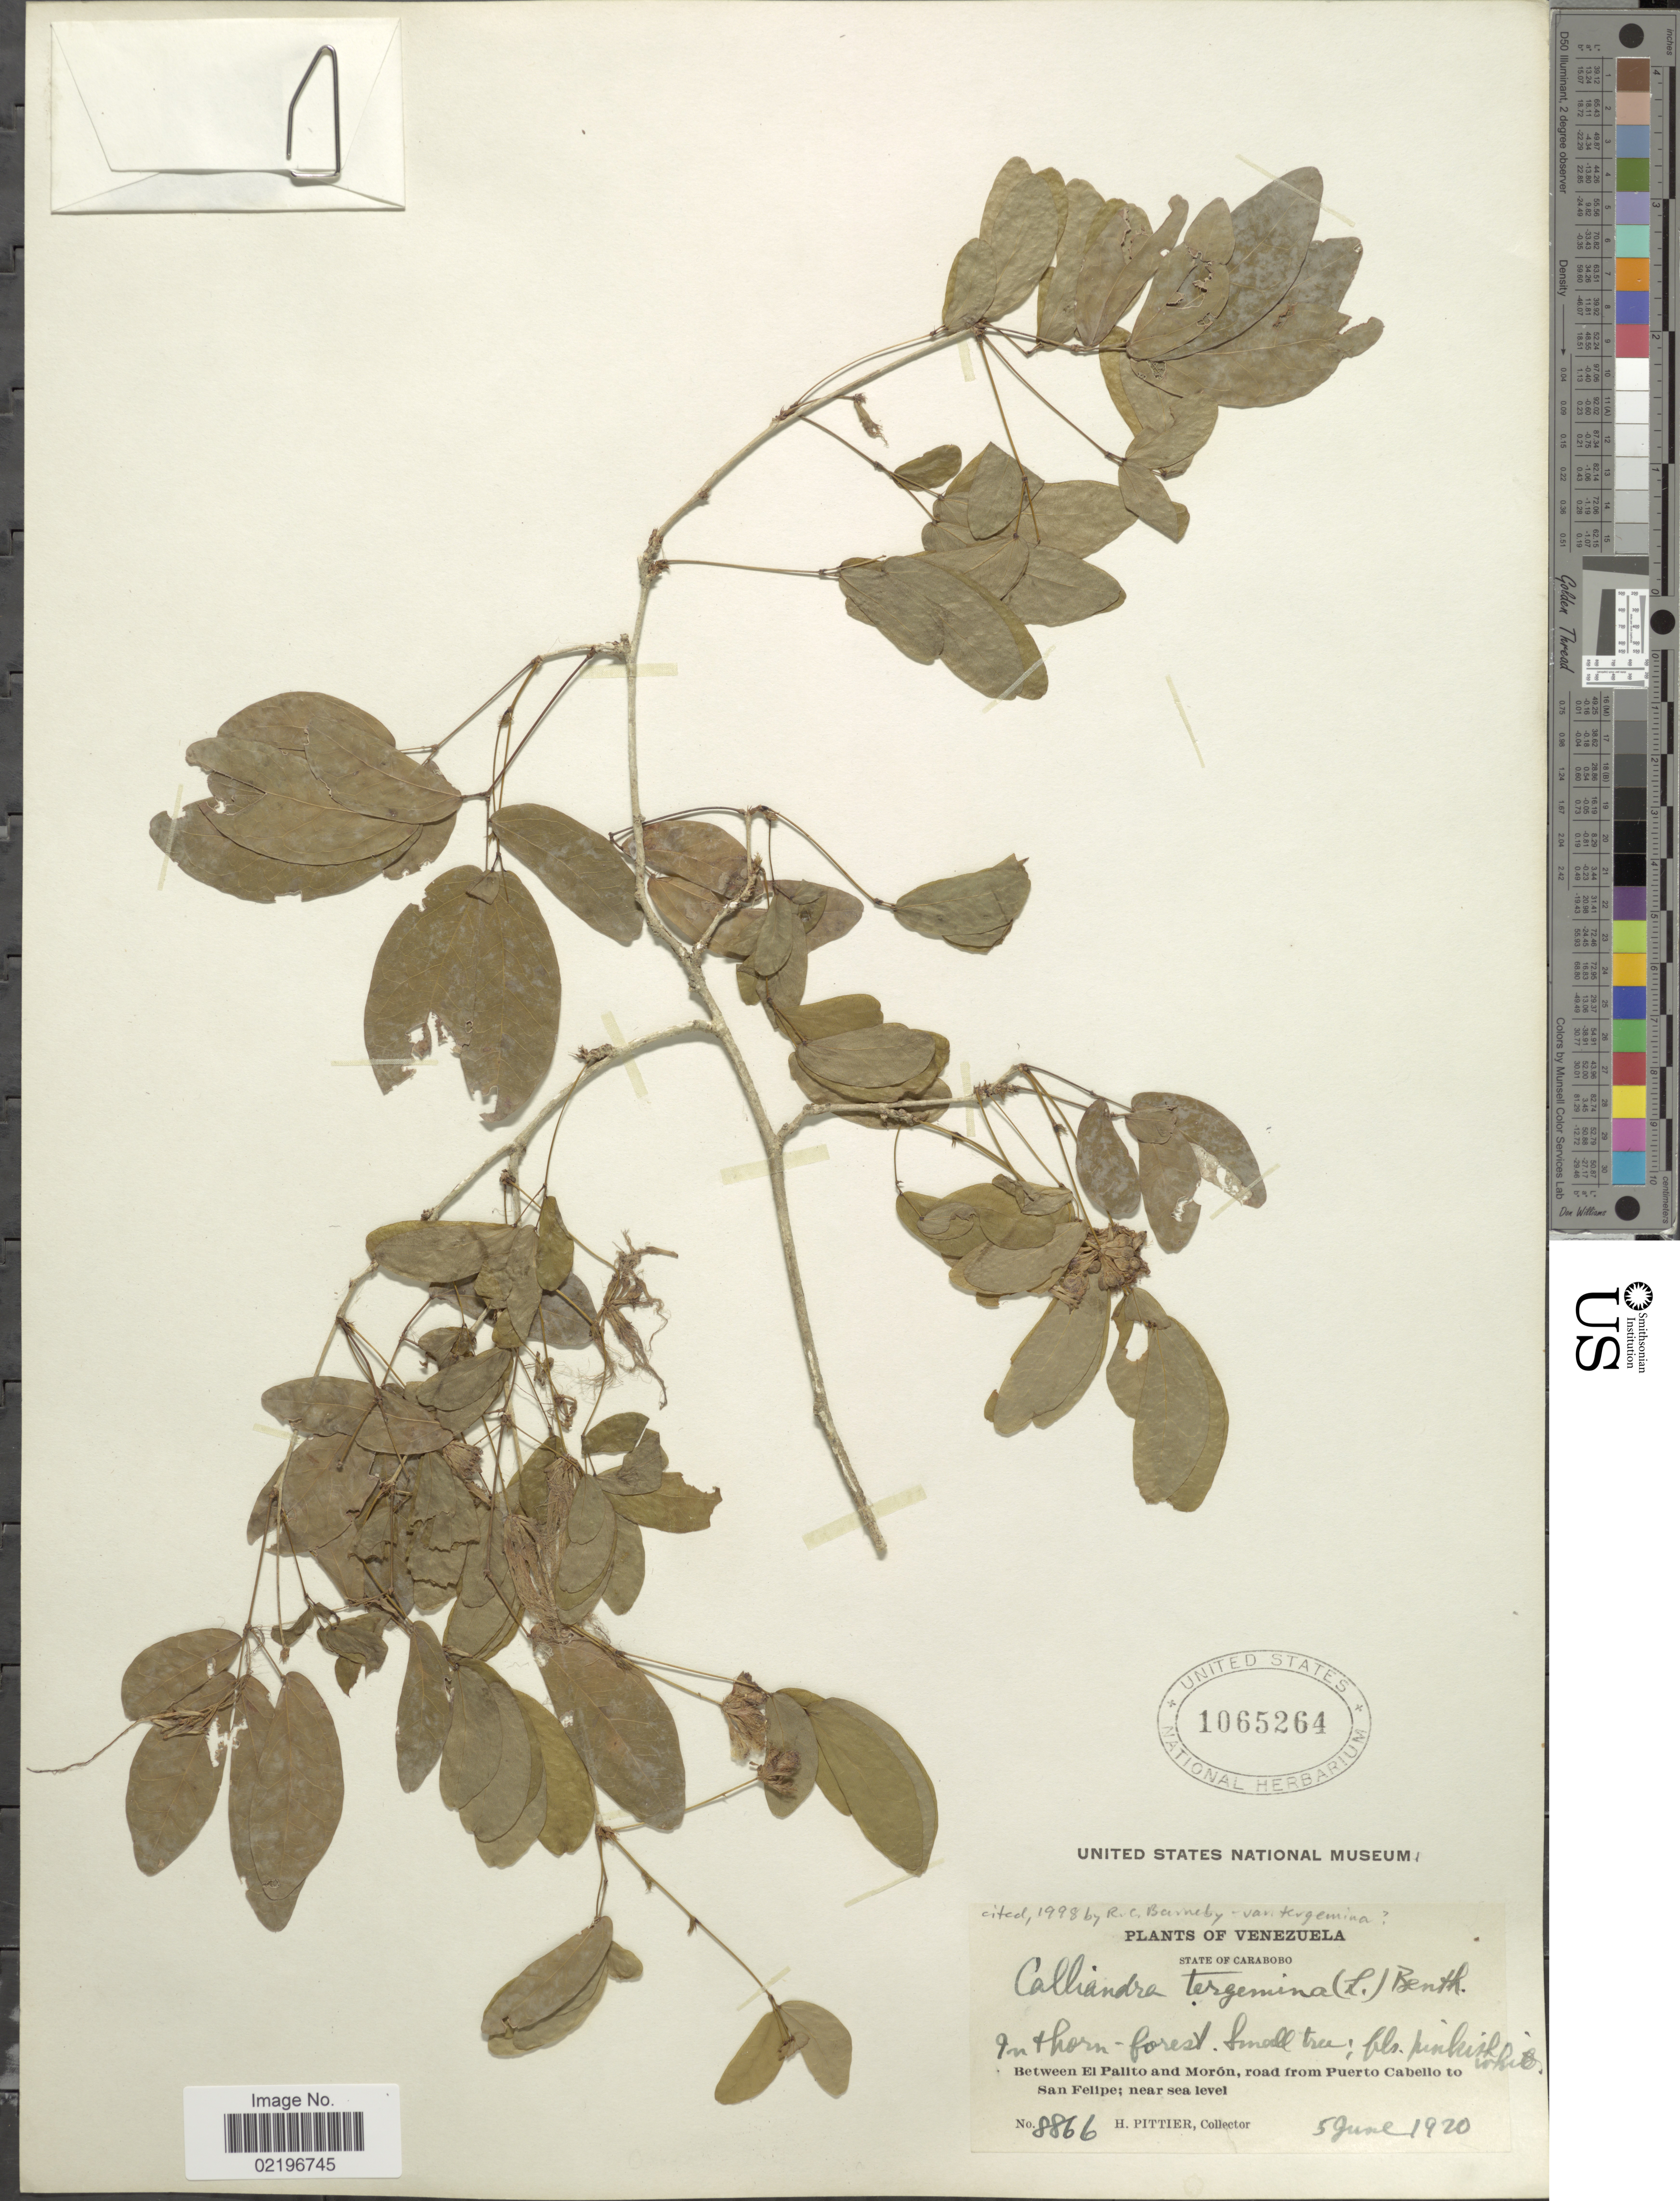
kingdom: Plantae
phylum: Tracheophyta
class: Magnoliopsida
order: Fabales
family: Fabaceae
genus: Calliandra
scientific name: Calliandra tergemina var. tergemina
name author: (L.) Benth.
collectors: H. F. Pittier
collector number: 8866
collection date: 1920-06-05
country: Venezuela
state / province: Carabobo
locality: Between El Palito and Moron, road from Puerto Cabello to San Felipe.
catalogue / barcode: US 1065264